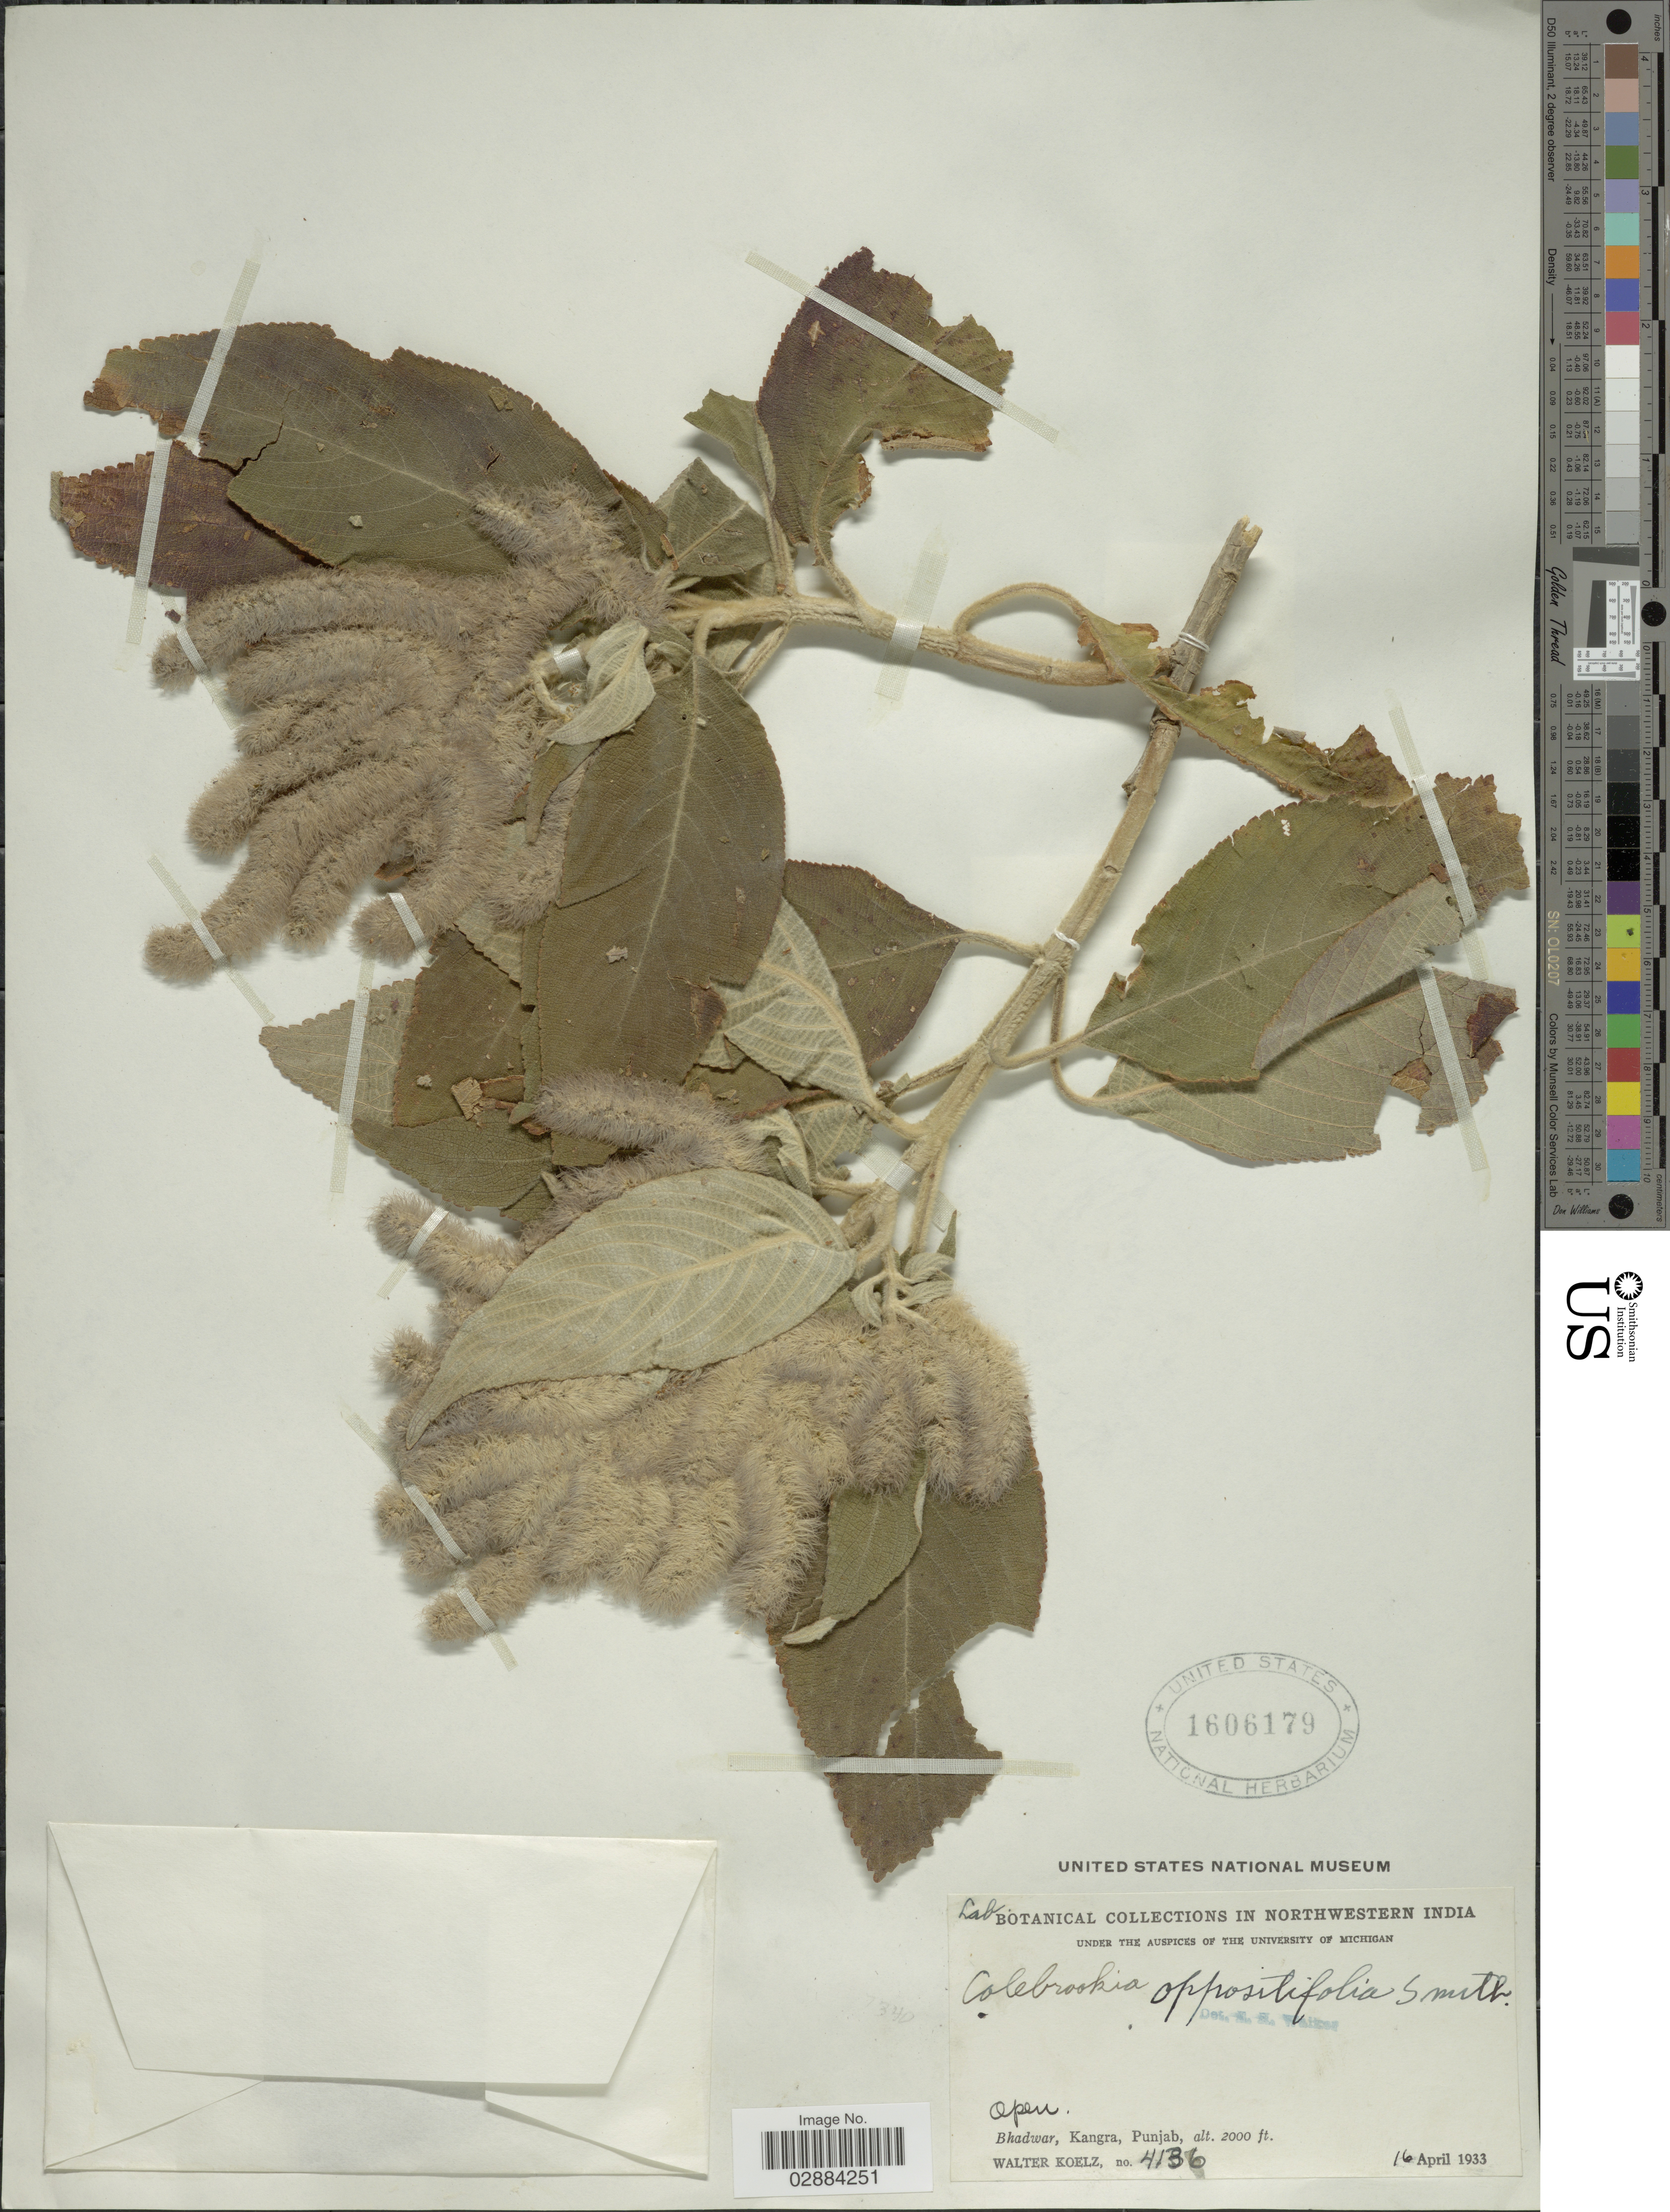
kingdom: Plantae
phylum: Tracheophyta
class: Magnoliopsida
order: Lamiales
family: Lamiaceae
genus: Colebrookea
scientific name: Colebrookea oppositifolia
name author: Small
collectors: W. N. Koelz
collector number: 4136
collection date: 1933-04-16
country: India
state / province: Punjab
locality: Northwestern India. Bhadwar, Kangra.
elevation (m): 610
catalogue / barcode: US 1606179